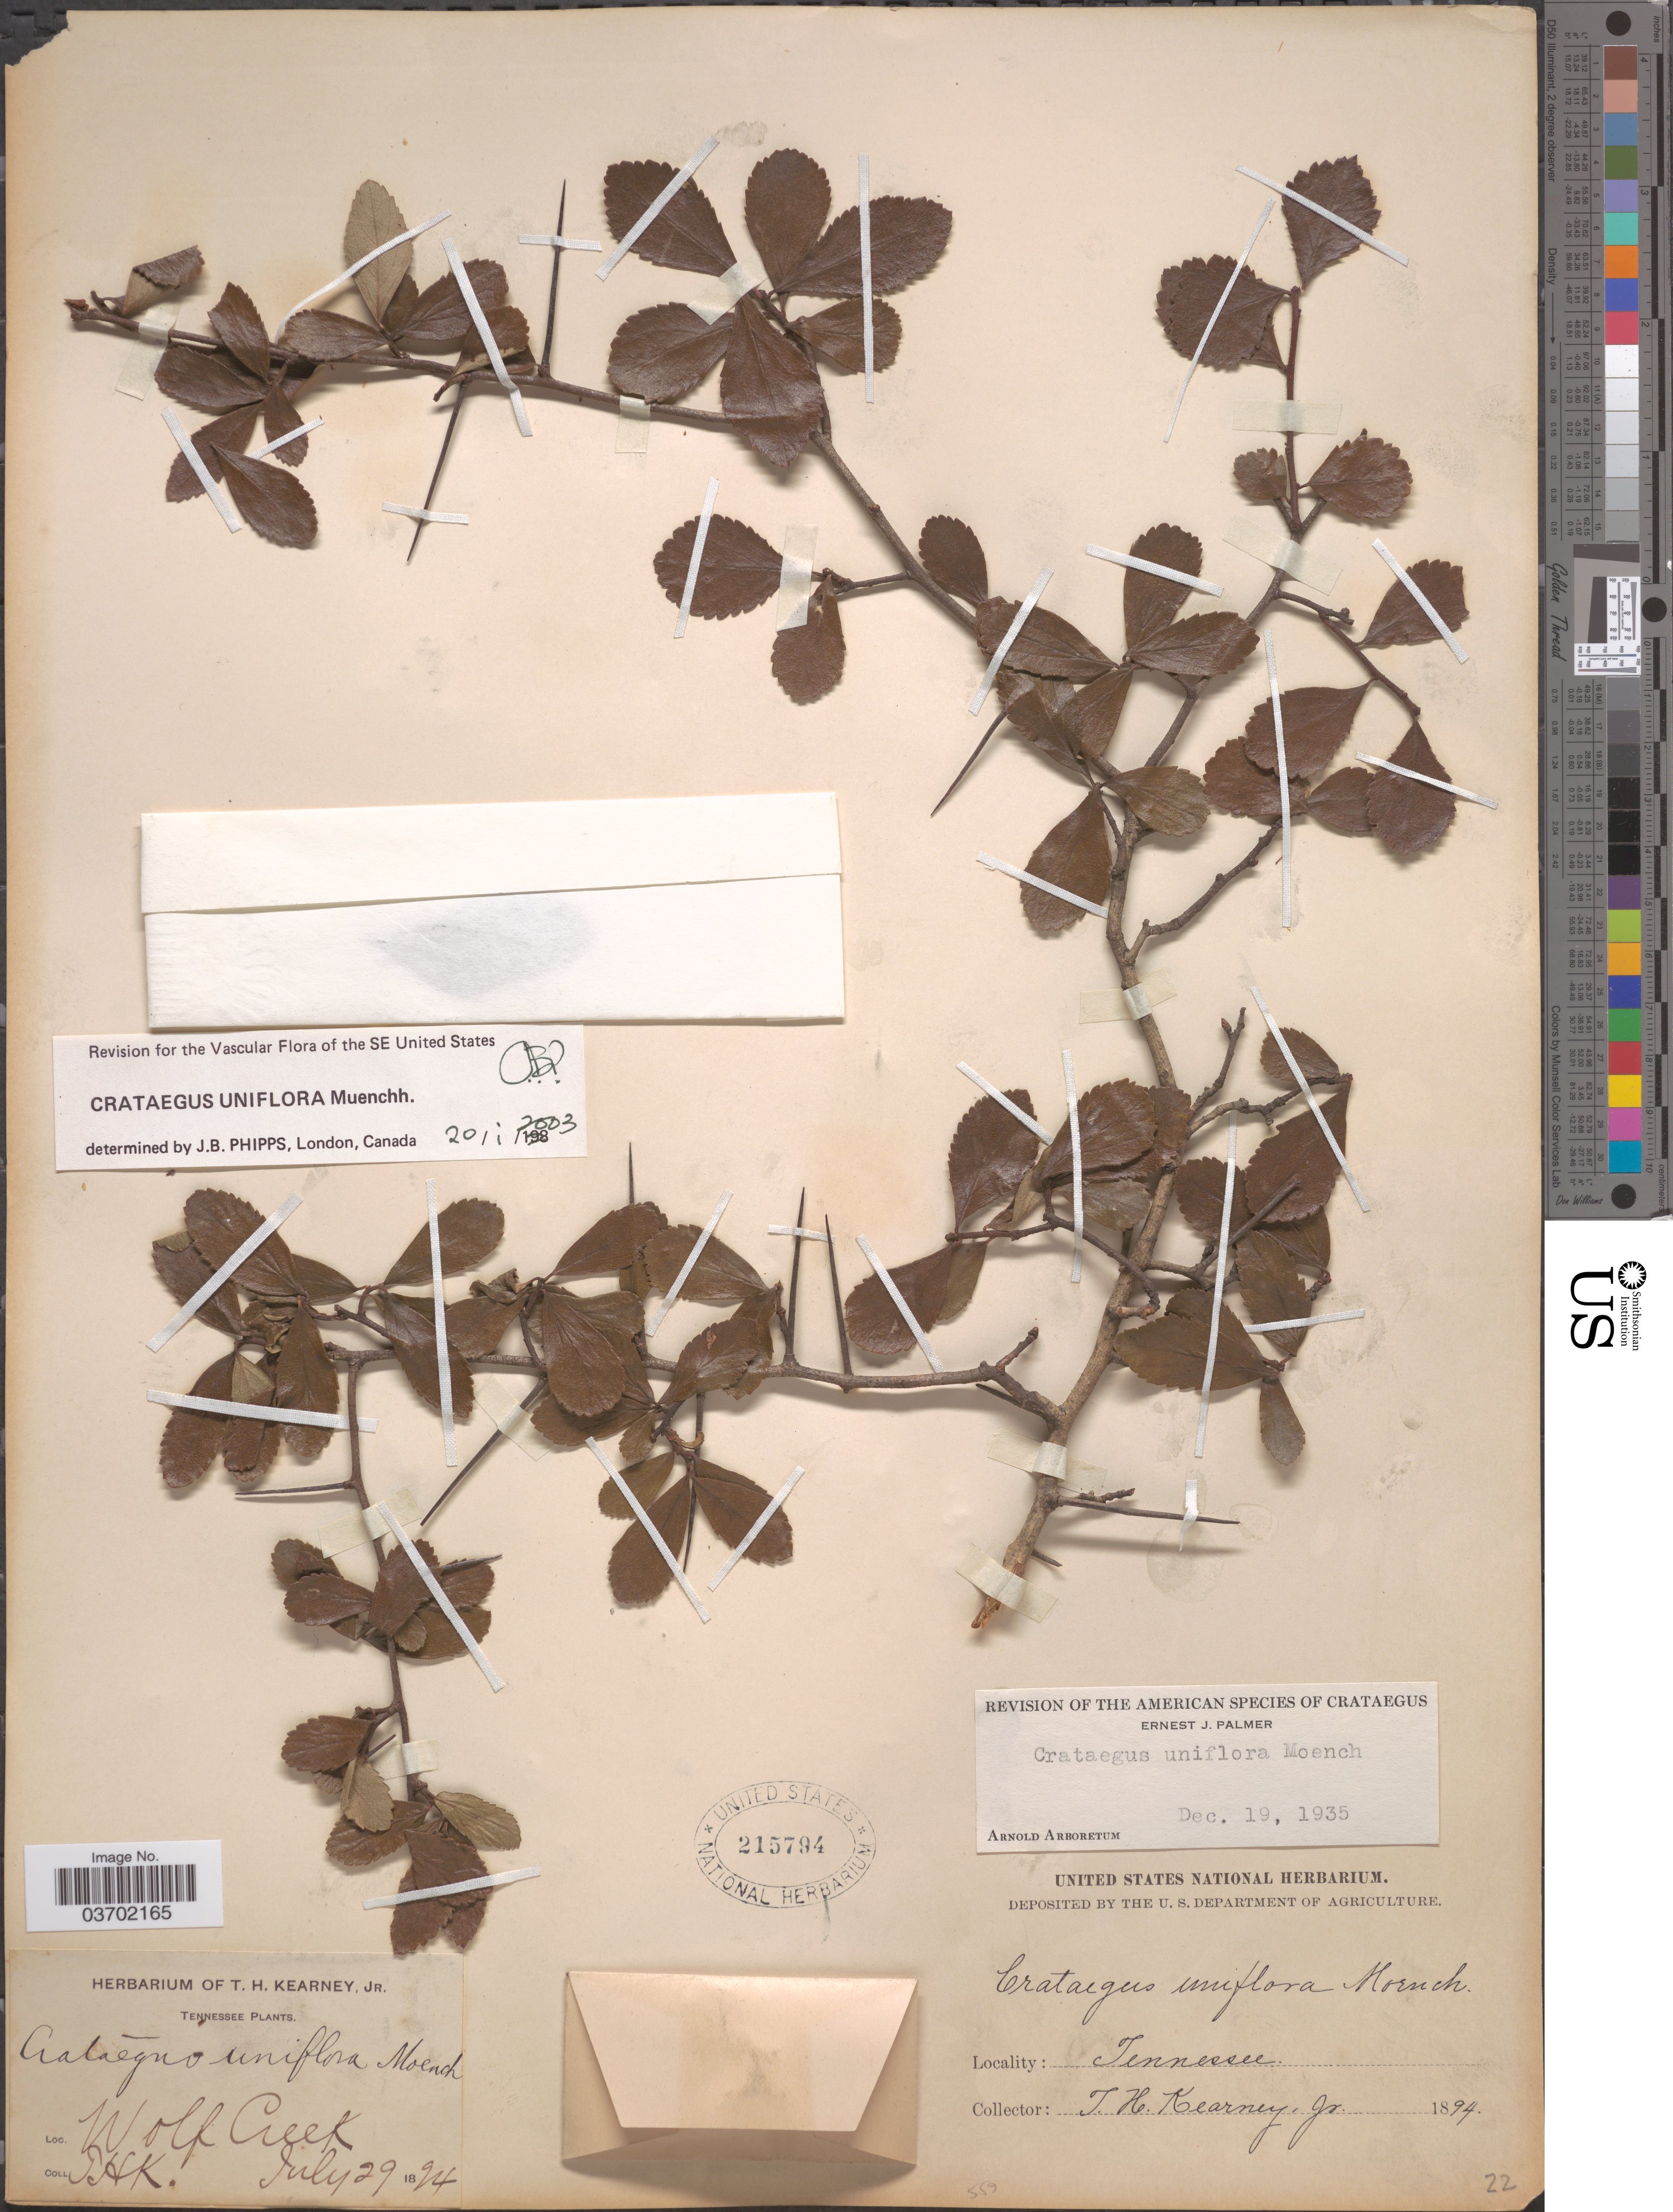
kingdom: Plantae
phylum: Tracheophyta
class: Magnoliopsida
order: Rosales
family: Rosaceae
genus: Crataegus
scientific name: Crataegus uniflora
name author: Münchh.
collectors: T. H. Kearney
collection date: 1894-07-29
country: United States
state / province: Tennessee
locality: Wolf Creek.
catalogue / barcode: US 215794